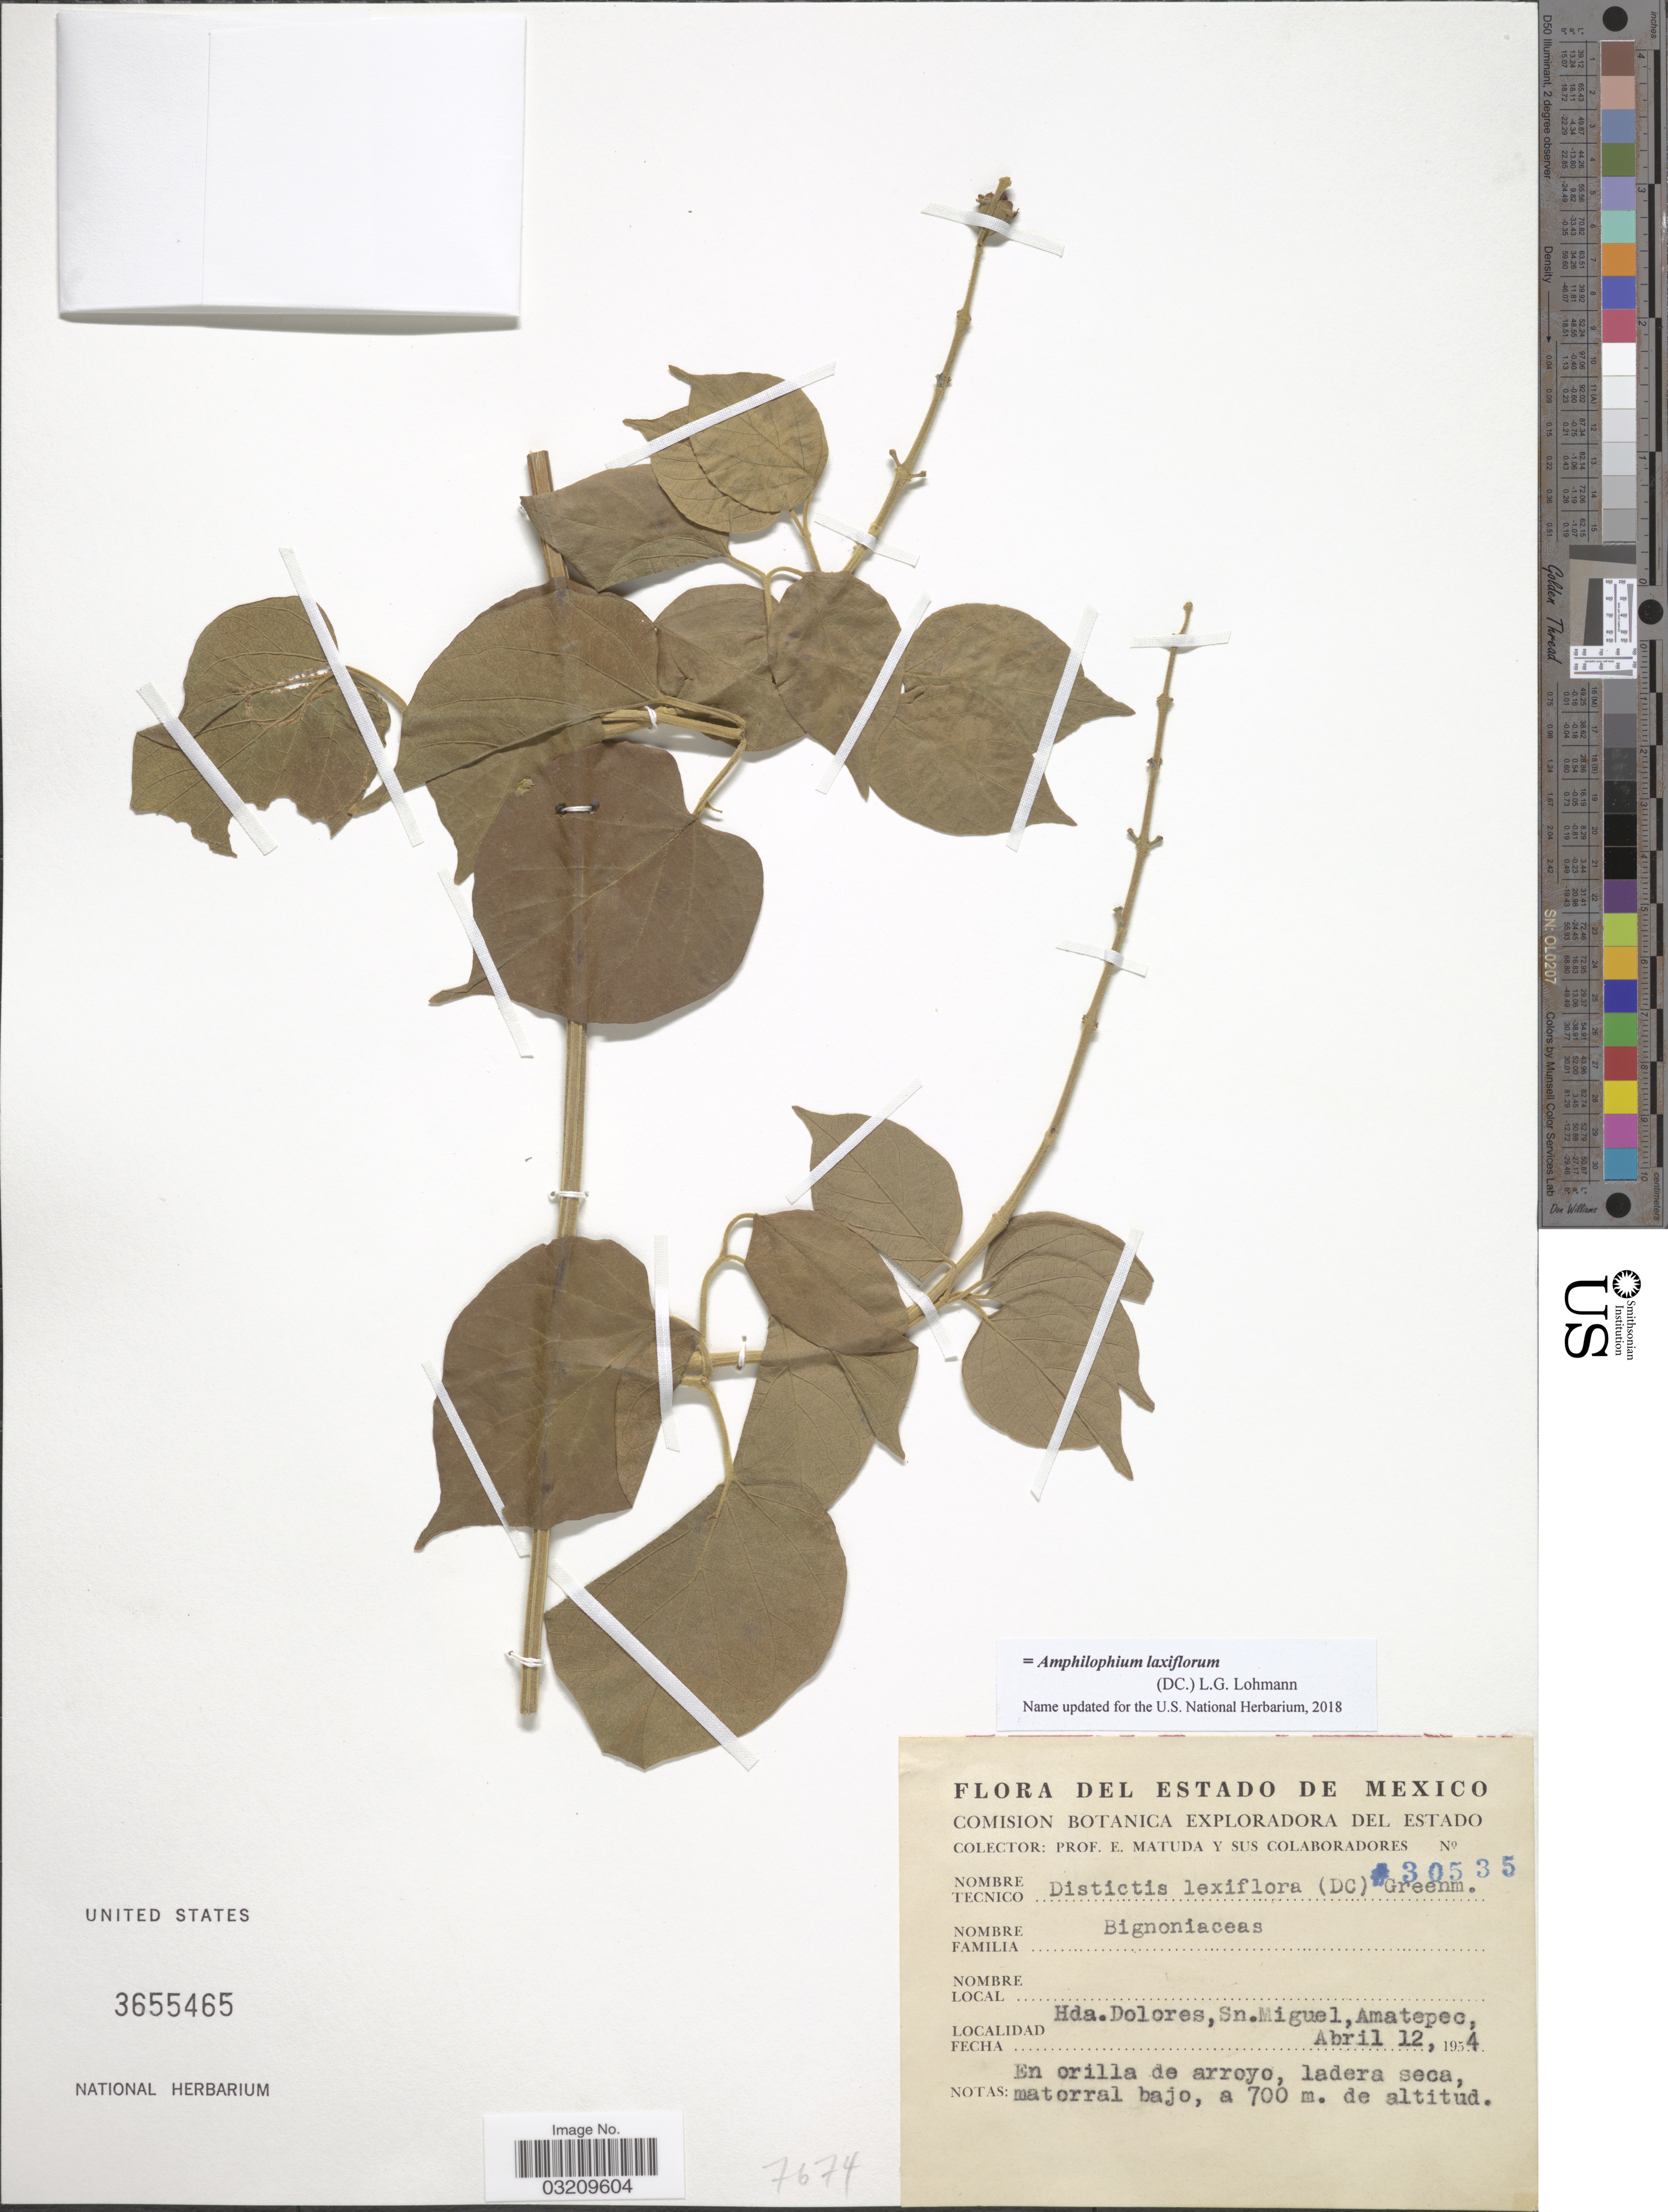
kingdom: Plantae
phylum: Tracheophyta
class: Magnoliopsida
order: Lamiales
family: Bignoniaceae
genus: Amphilophium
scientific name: Amphilophium laxiflorum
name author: (DC.) L.G. Lohmann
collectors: E. Matuda & et al.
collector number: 30535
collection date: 1954-04-12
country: Mexico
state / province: México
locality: Hda. Dolores, Sn. Miguel, Amatepec.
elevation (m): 700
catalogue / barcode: US 3655465